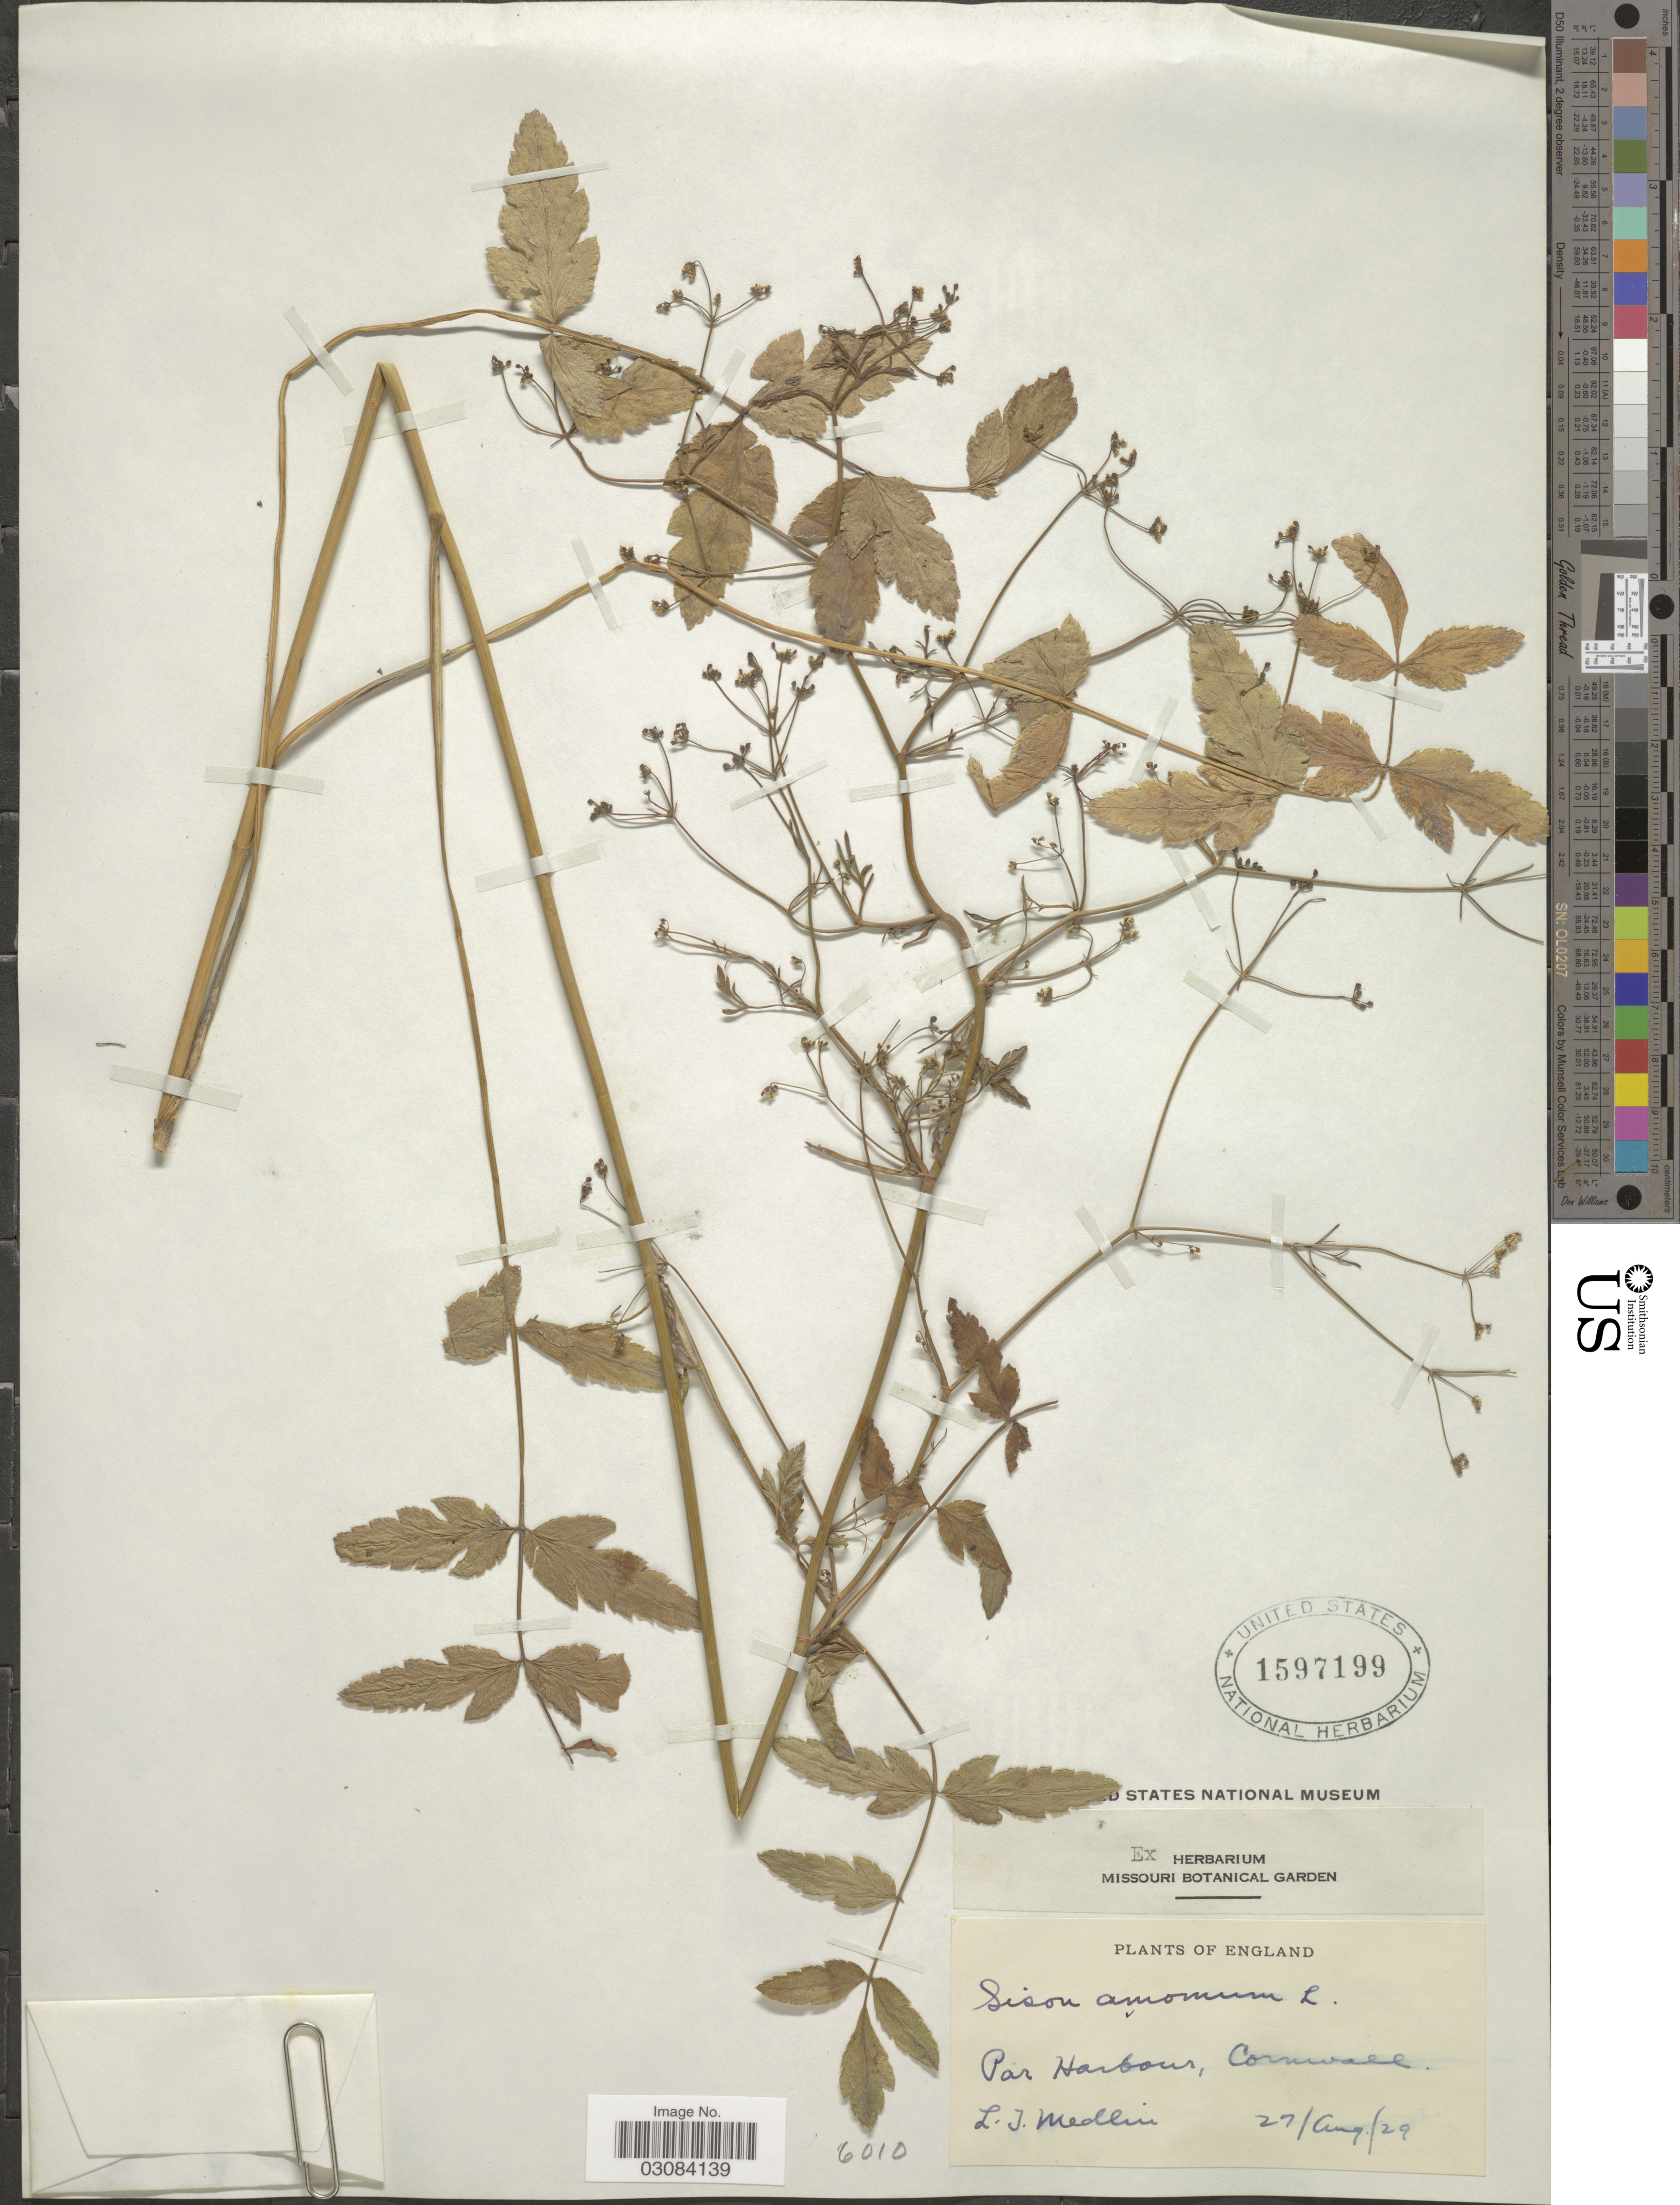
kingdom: Plantae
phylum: Tracheophyta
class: Magnoliopsida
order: Apiales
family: Apiaceae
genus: Sison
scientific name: Sison amomum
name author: L.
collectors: L. Medlin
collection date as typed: Transcribed d/m/y: 27/8/29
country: United Kingdom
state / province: England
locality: Par Harbour, Cornwall.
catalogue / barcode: US 1597199